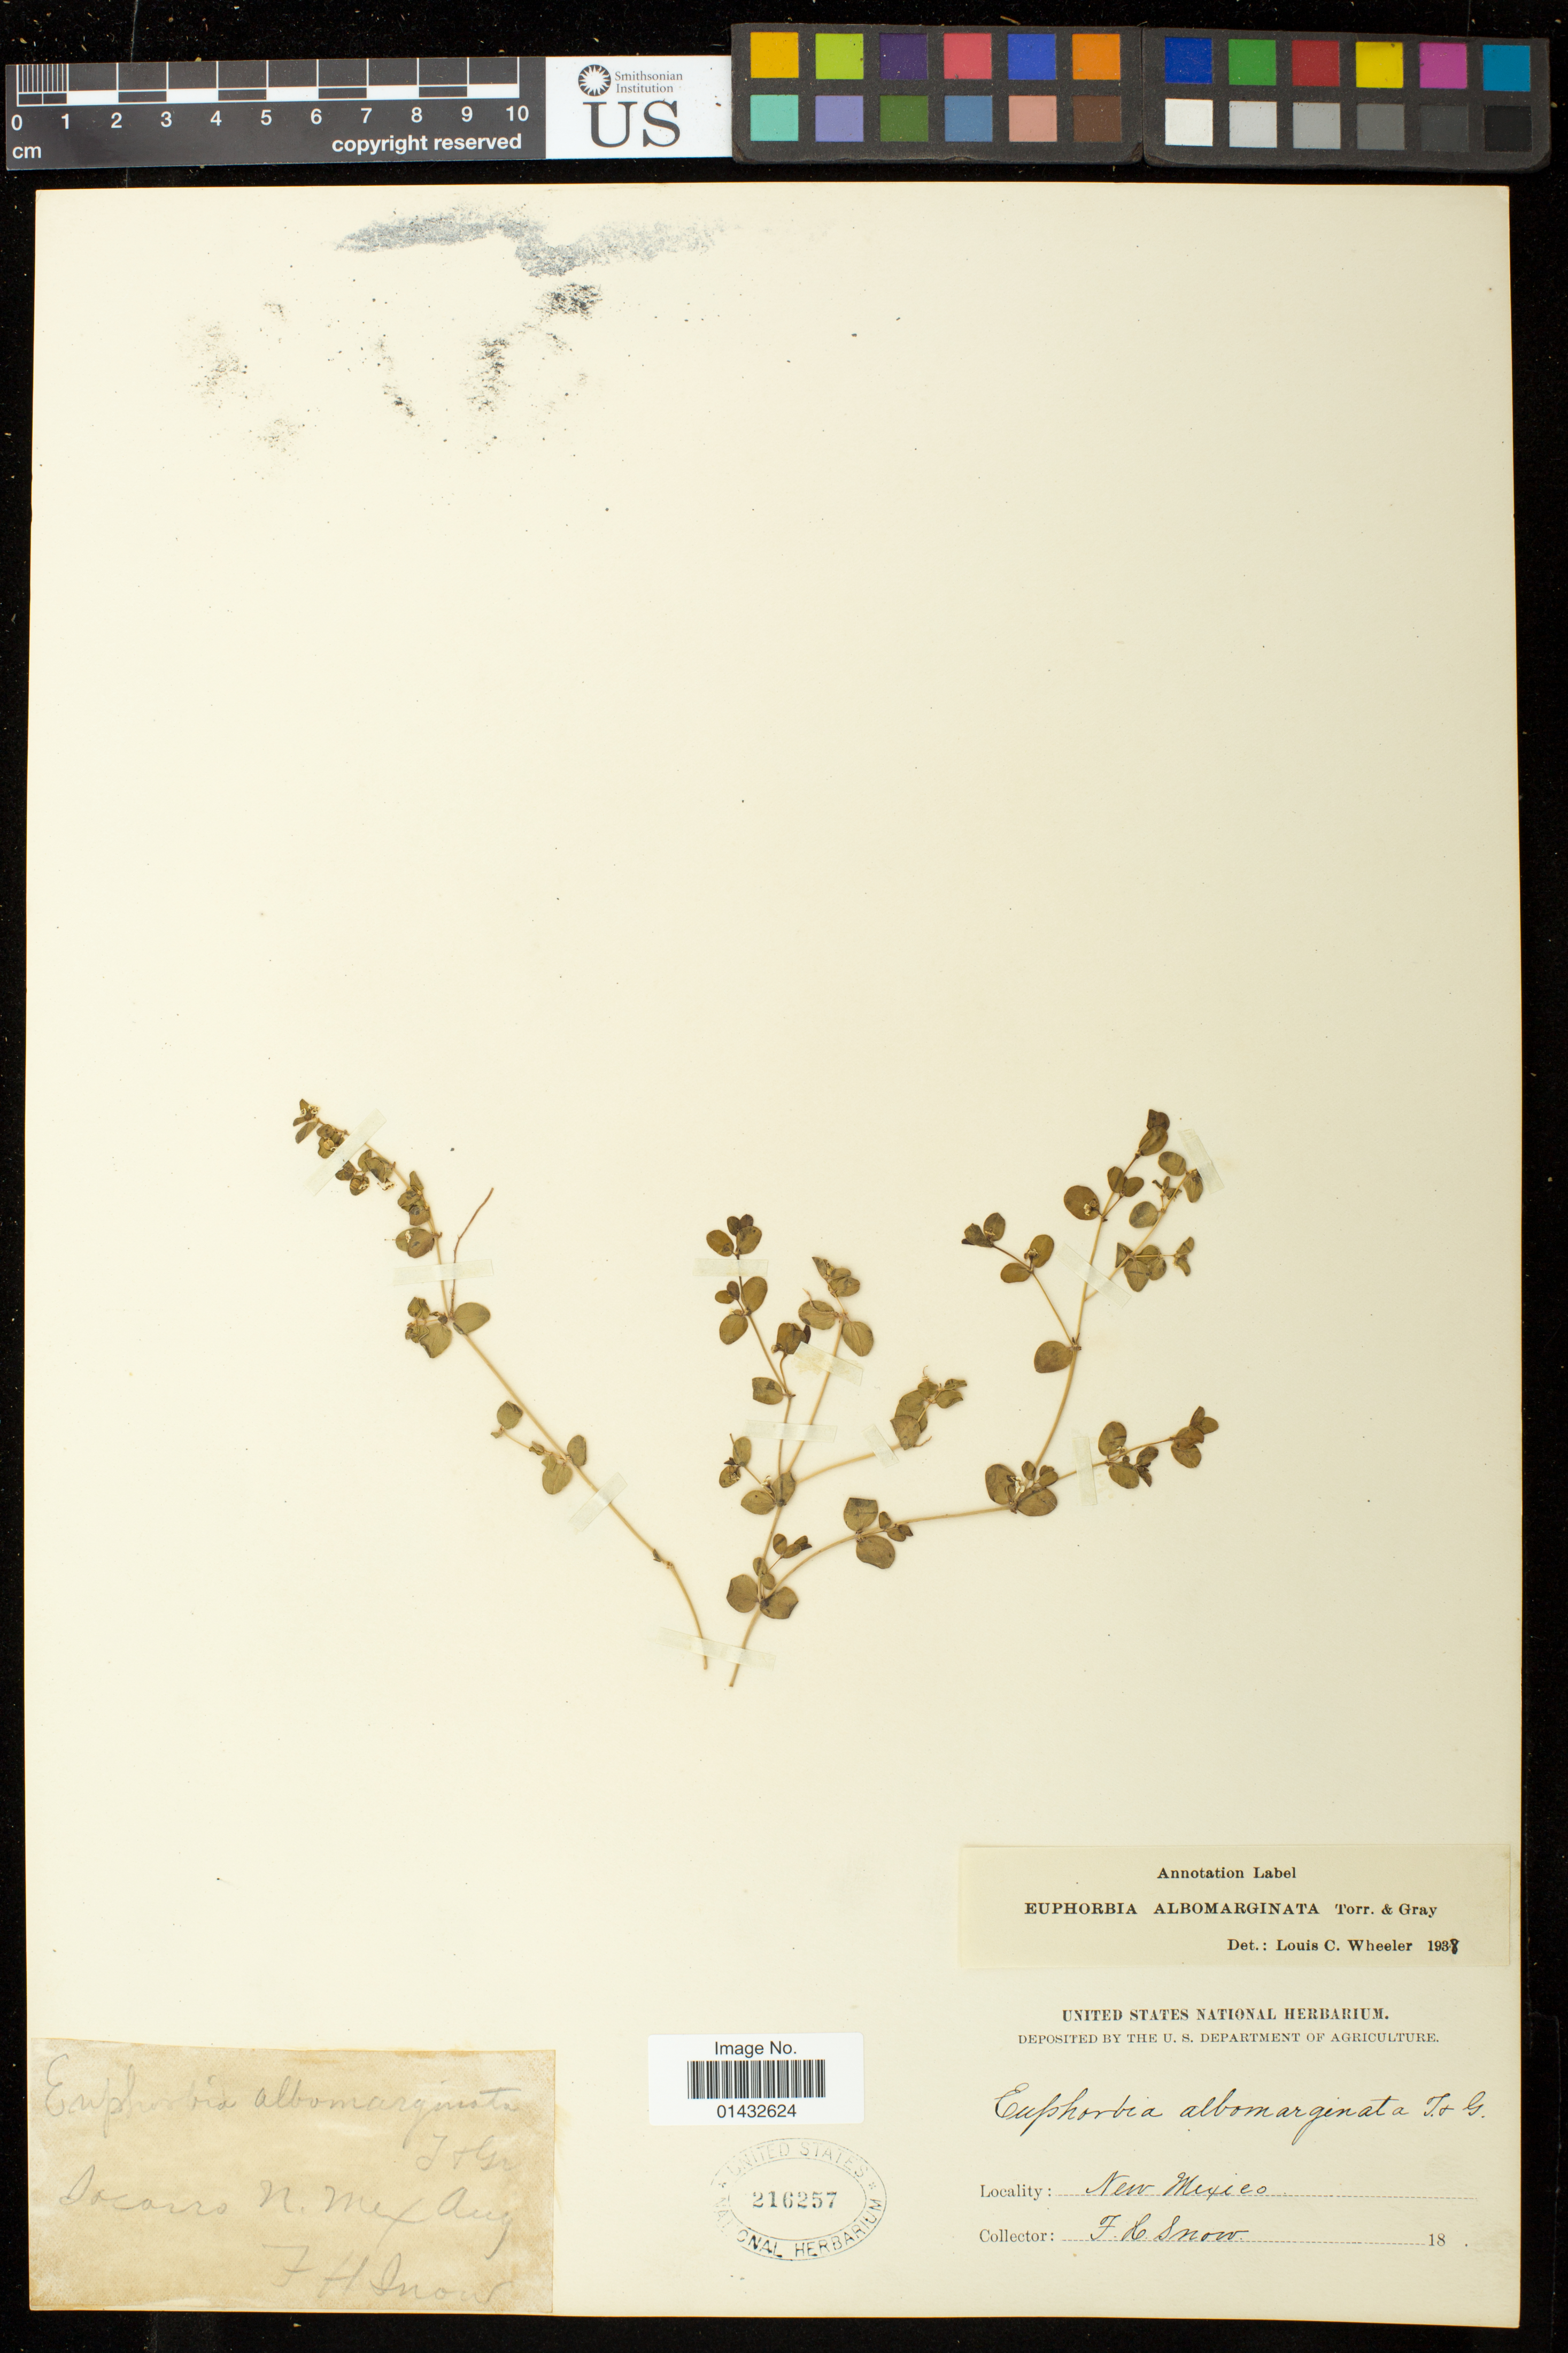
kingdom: Plantae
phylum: Tracheophyta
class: Magnoliopsida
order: Malpighiales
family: Euphorbiaceae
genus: Euphorbia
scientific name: Euphorbia albomarginata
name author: Torr. & A. Gray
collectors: F. H. Snow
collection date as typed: Aug. 18--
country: United States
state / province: New Mexico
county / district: Socorro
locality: Socorro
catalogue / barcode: US 216257